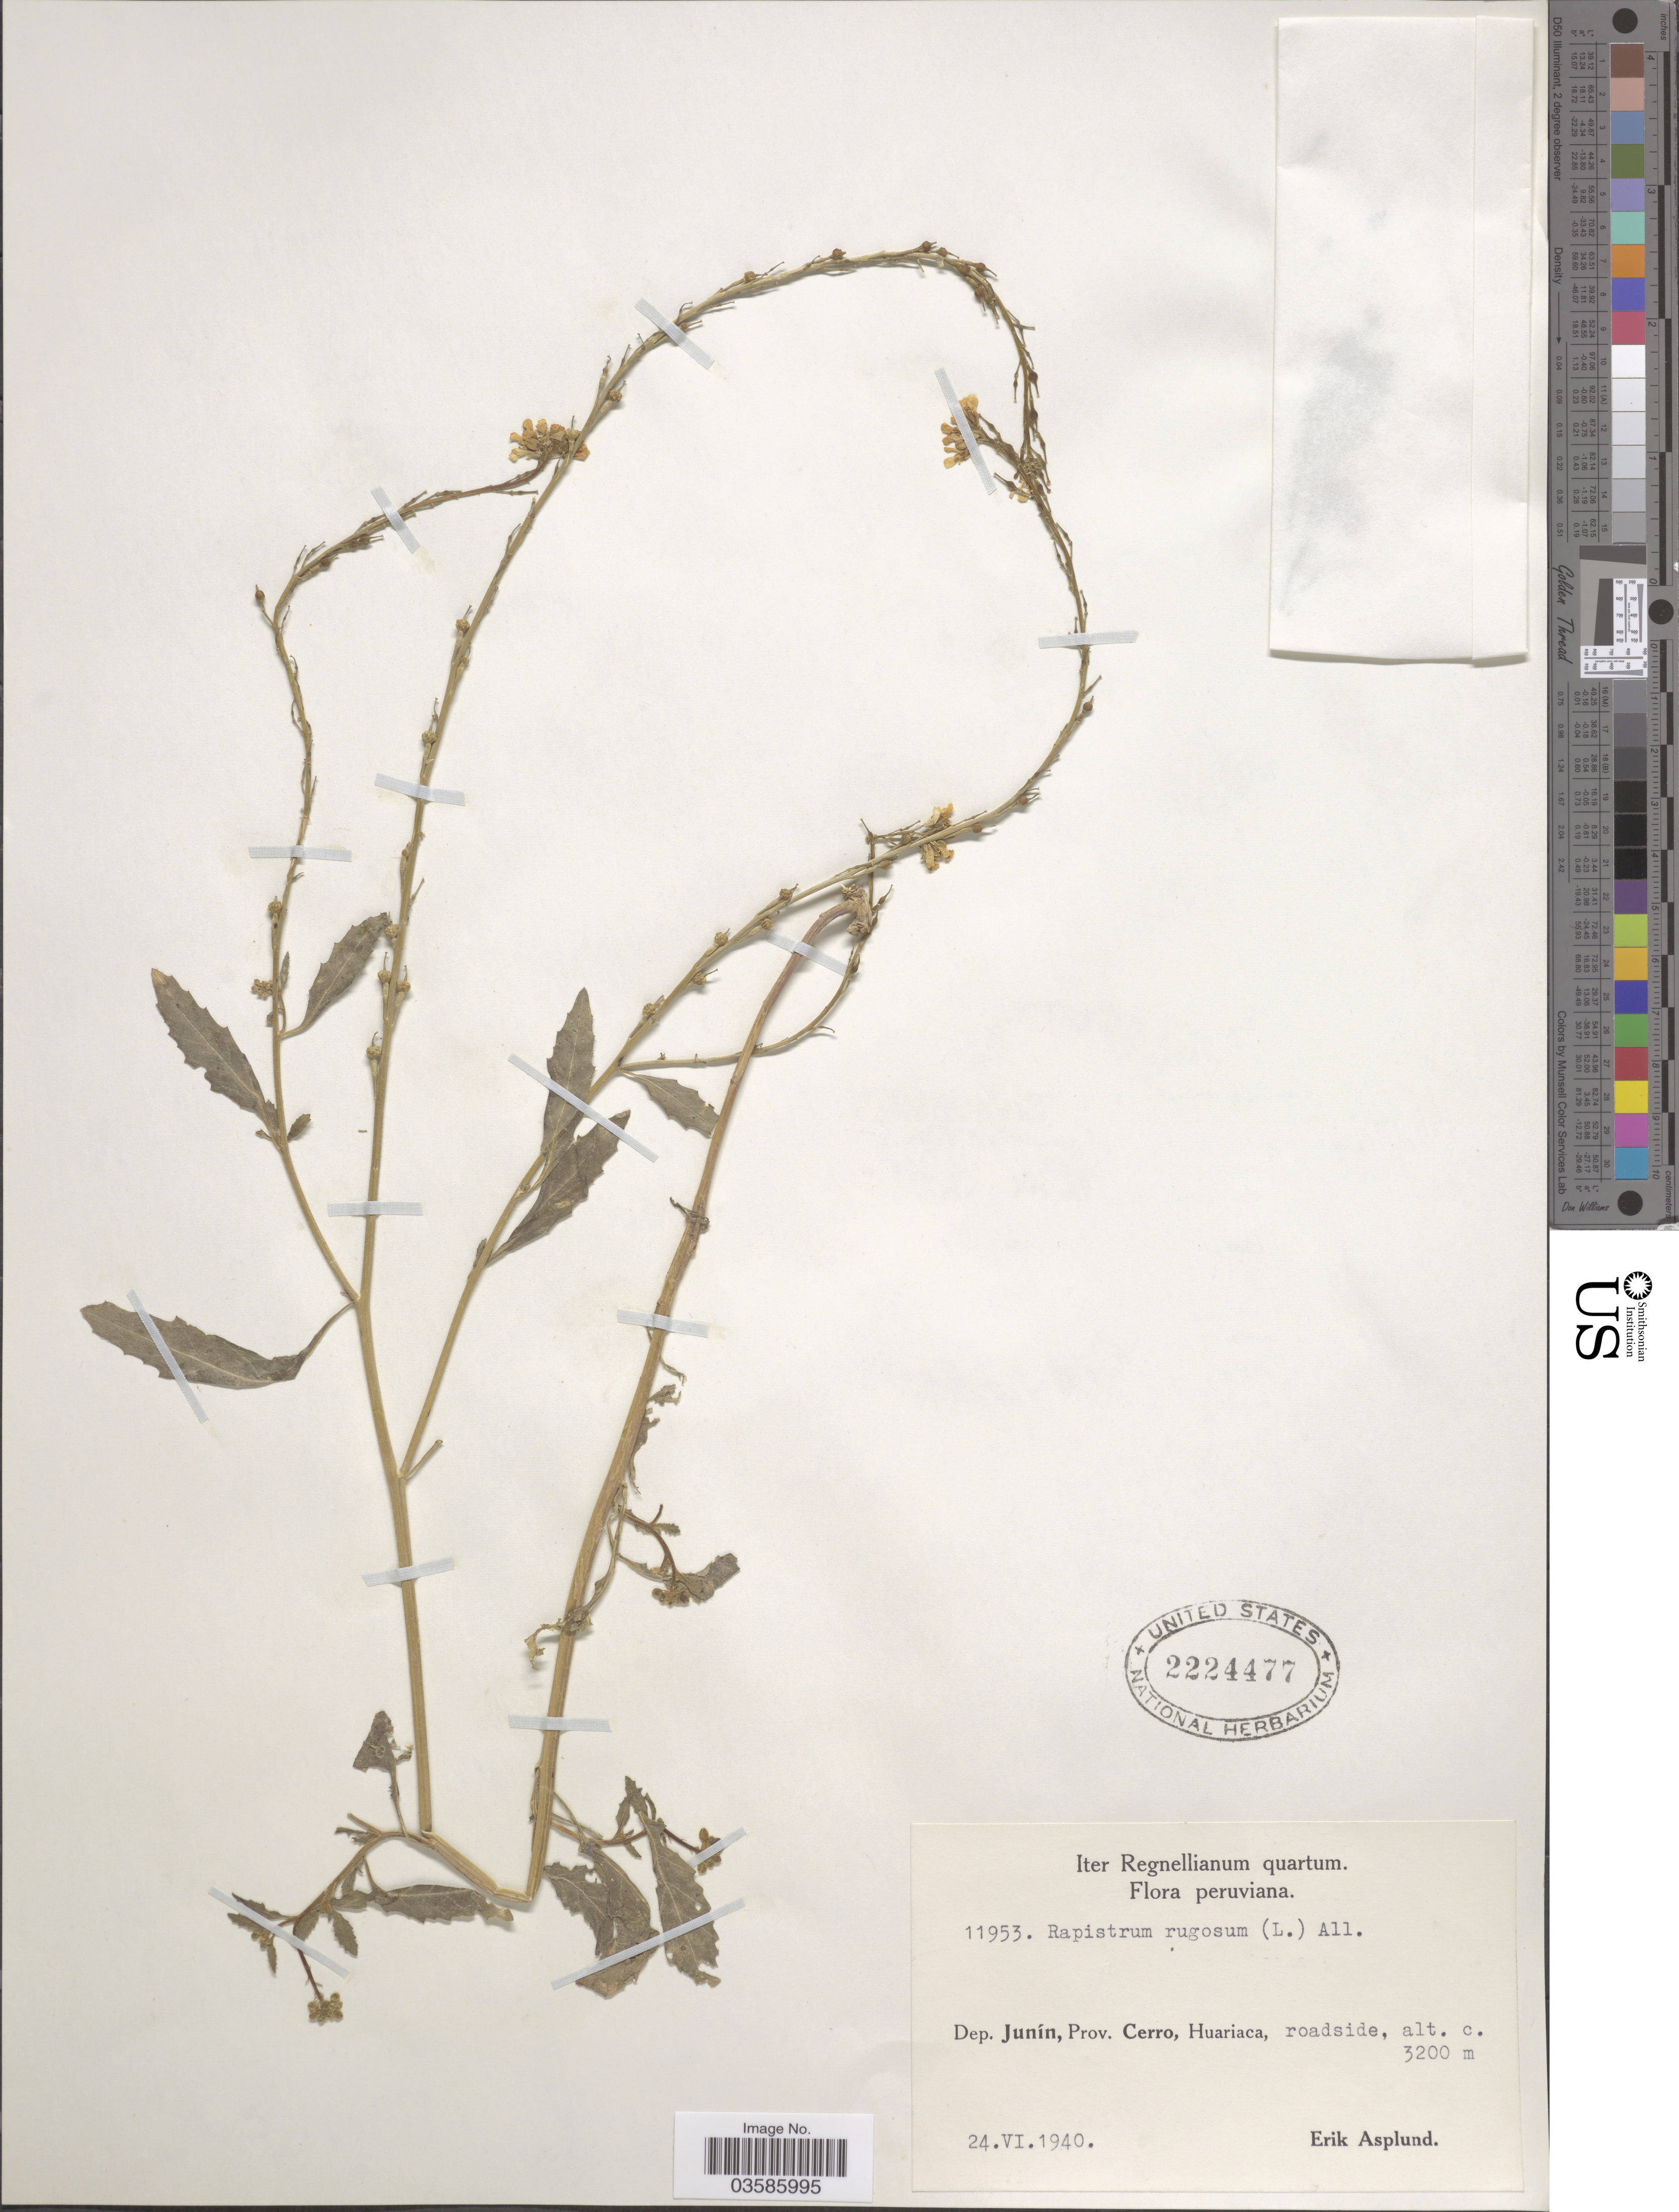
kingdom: Plantae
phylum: Tracheophyta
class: Magnoliopsida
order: Brassicales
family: Brassicaceae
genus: Rapistrum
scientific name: Rapistrum rugosum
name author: (L.) All.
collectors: E. Asplund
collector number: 11953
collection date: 1940-06-24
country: Peru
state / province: Junín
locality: Dep. Junín, Prov. Cerro, Huariaca, roadside.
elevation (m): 3200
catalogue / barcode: US 2224477